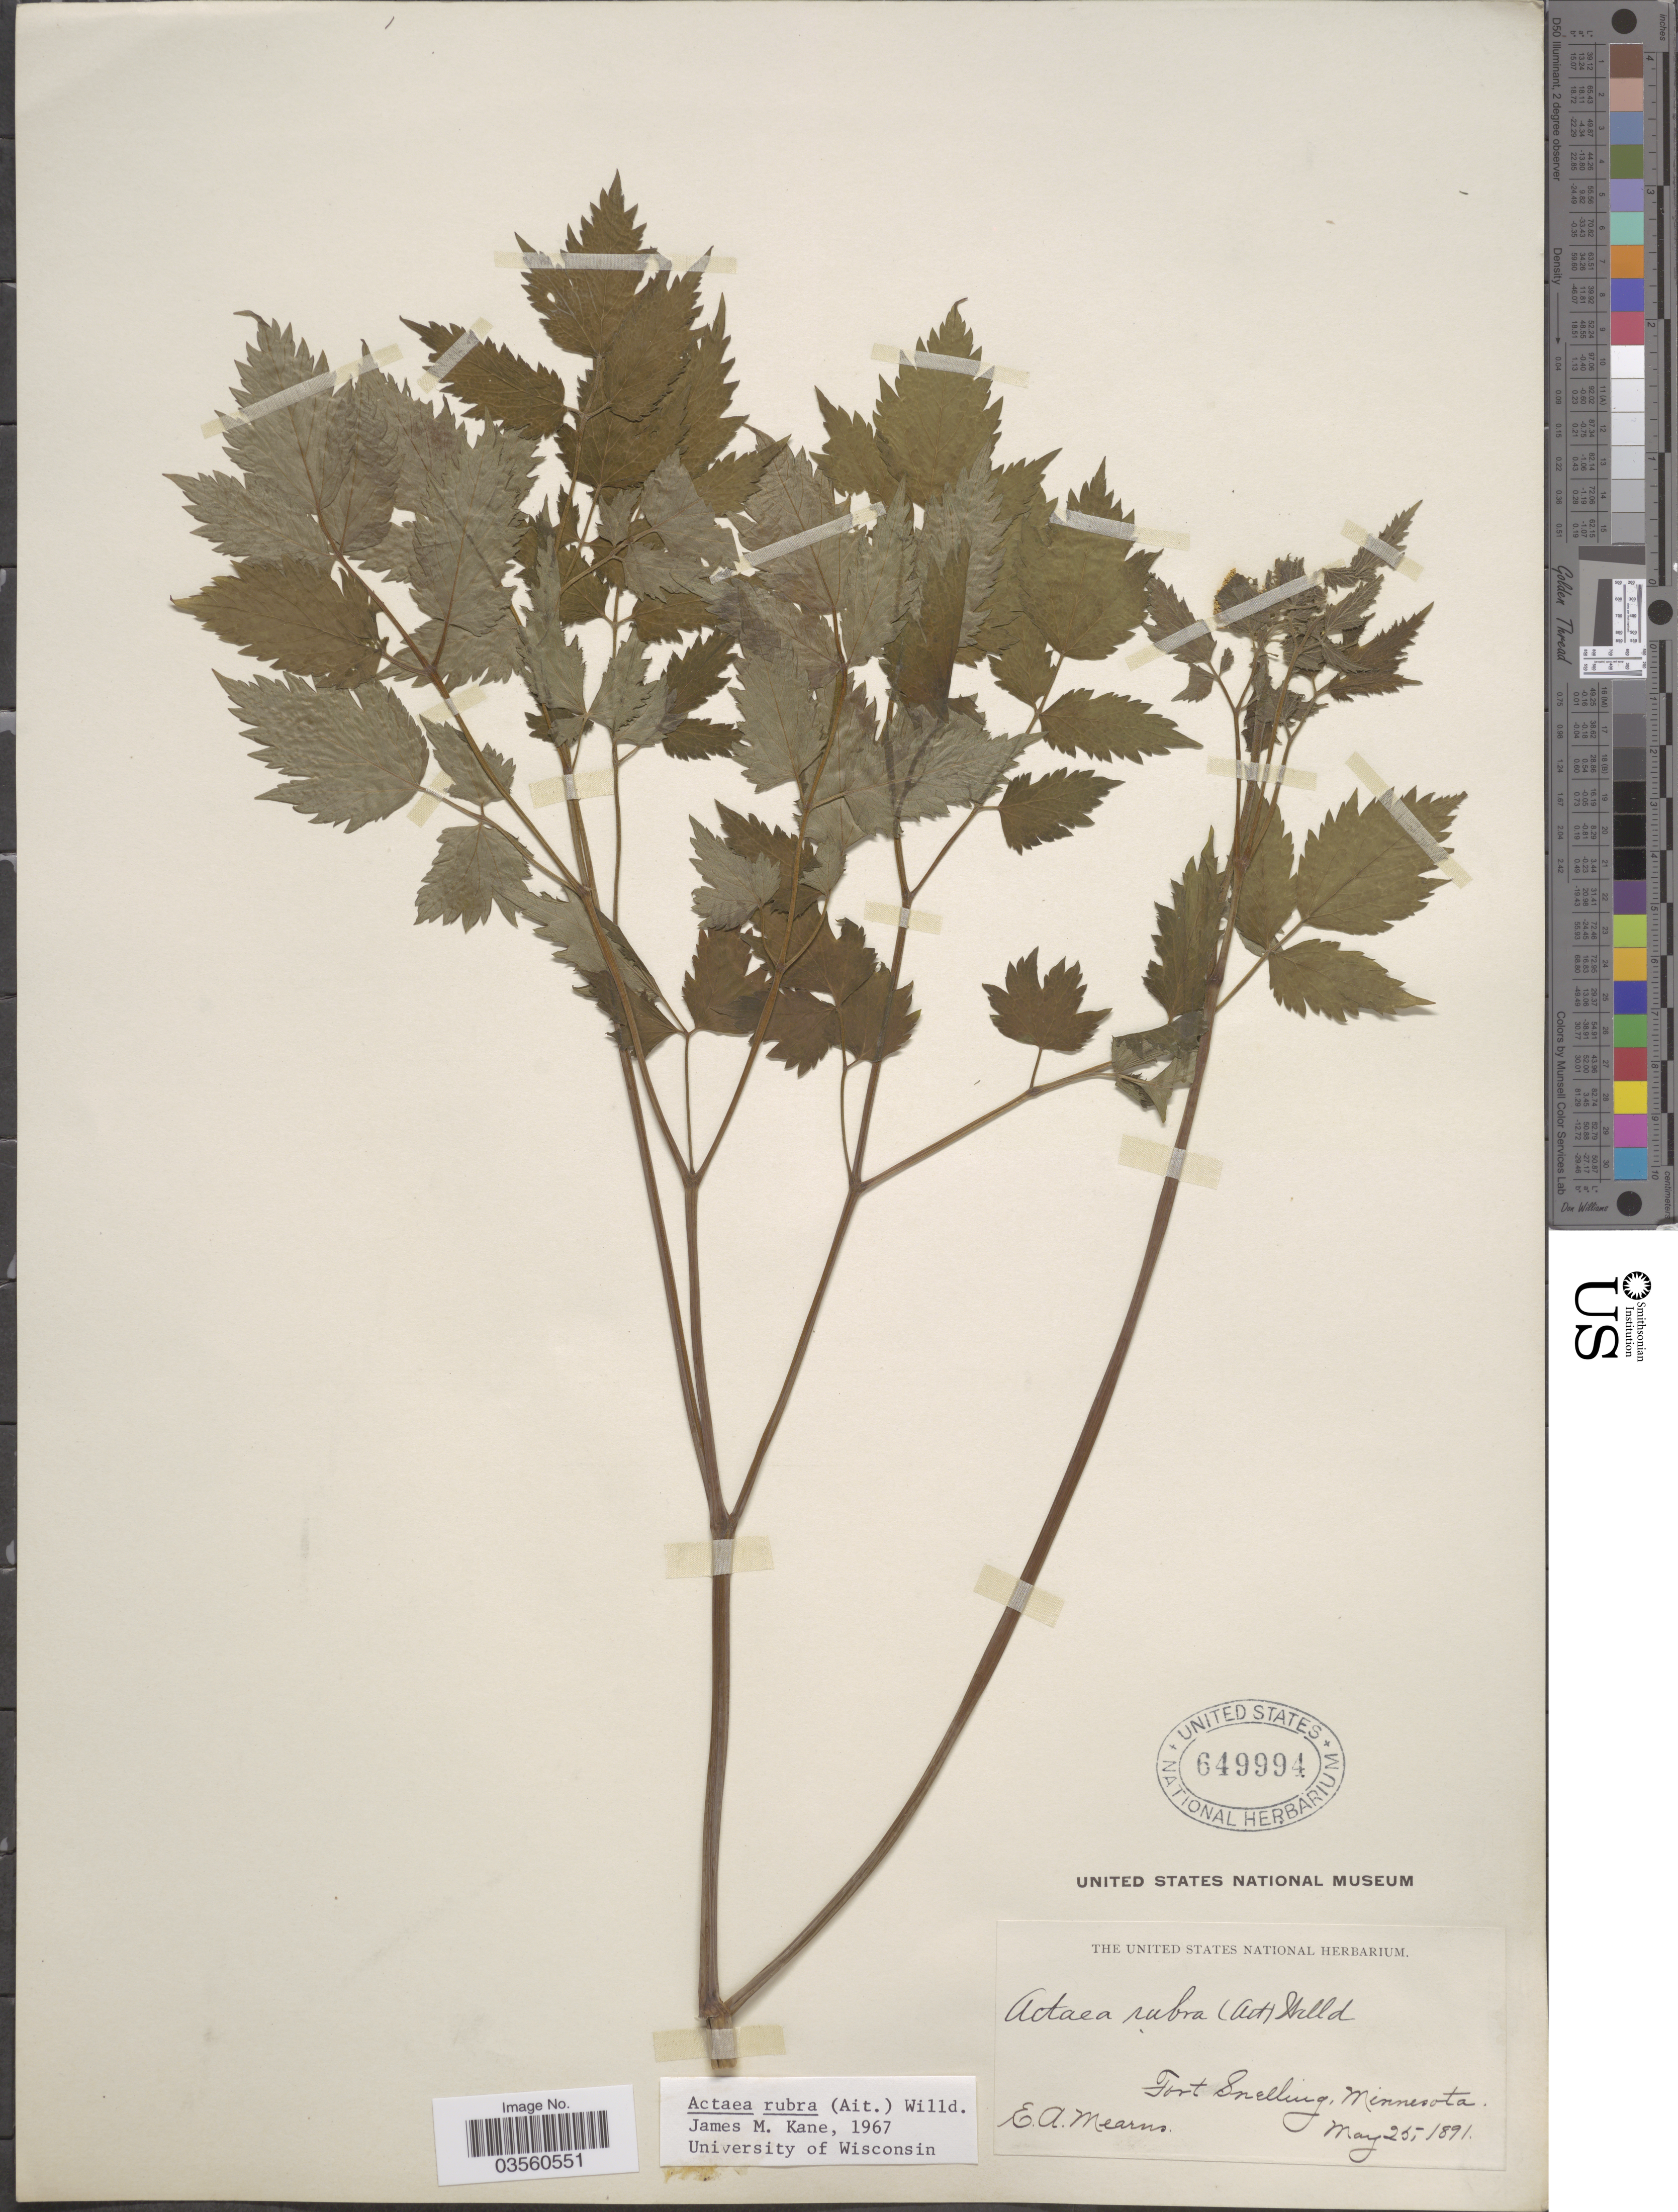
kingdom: Plantae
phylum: Tracheophyta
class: Magnoliopsida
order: Ranunculales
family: Ranunculaceae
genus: Actaea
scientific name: Actaea rubra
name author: (Aiton) Willd.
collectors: E. A. Mearns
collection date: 1891-05-25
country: United States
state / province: Minnesota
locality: Fort Snelling.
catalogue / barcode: US 649994